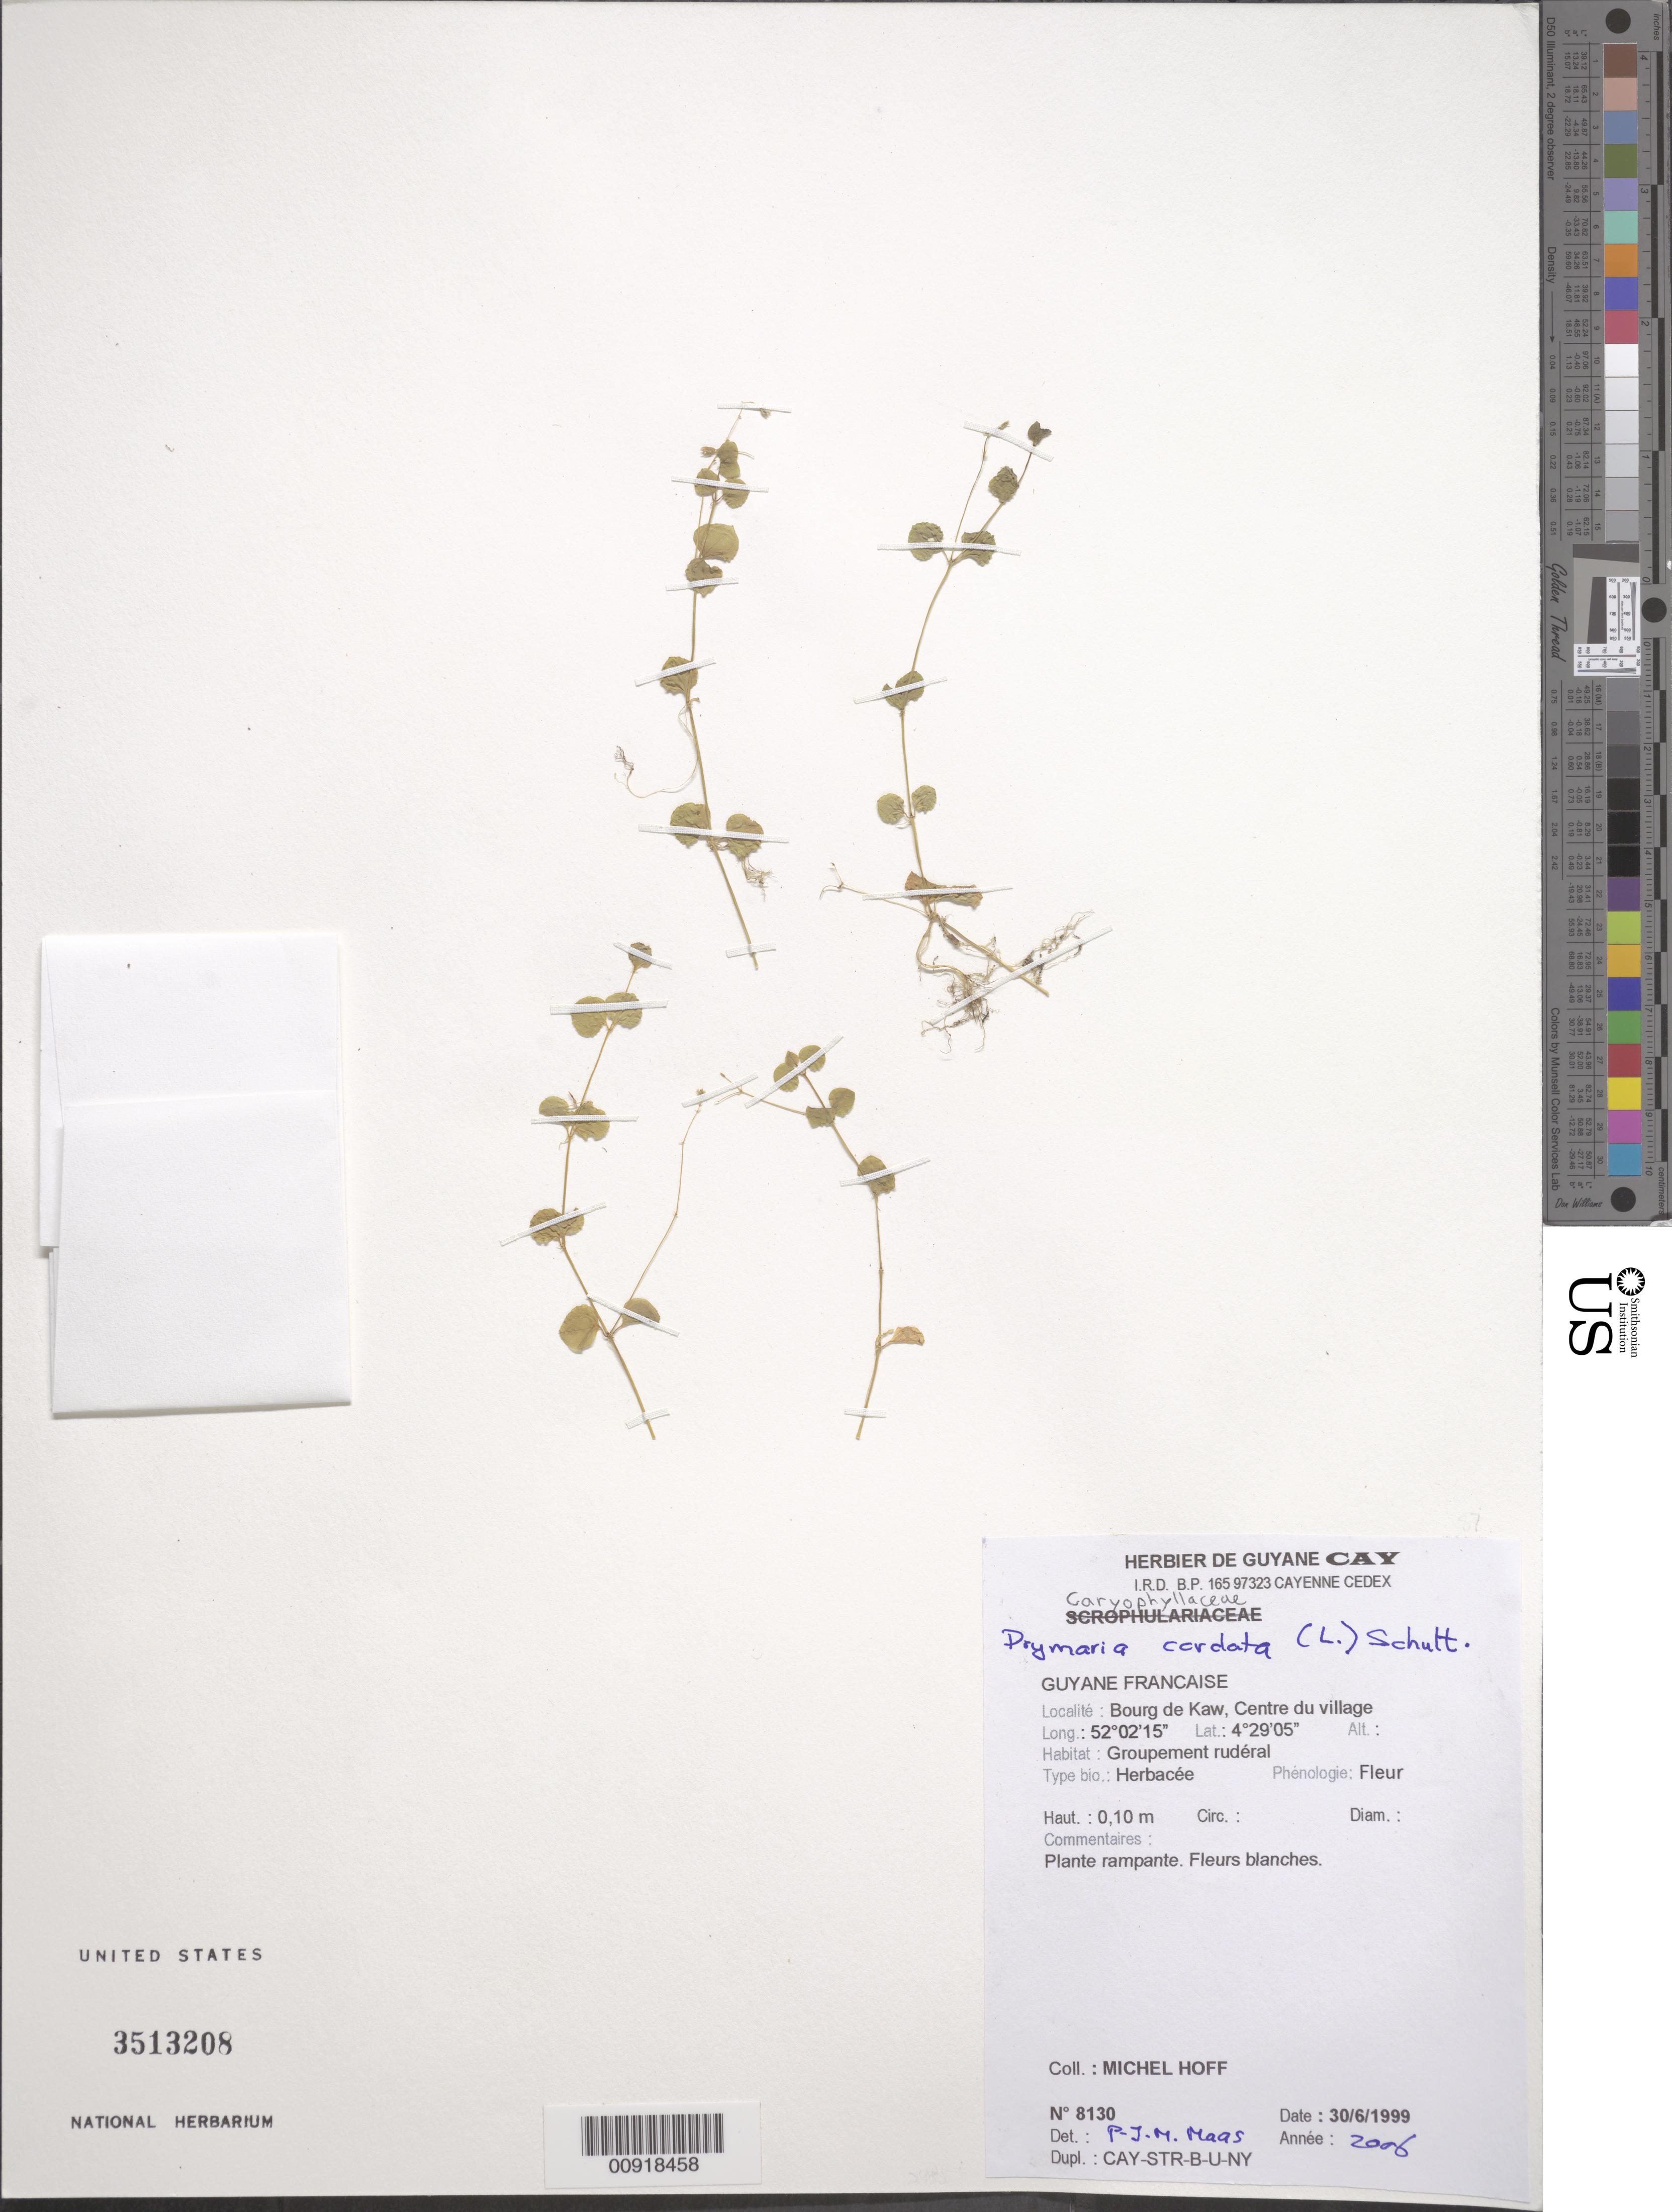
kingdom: Plantae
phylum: Tracheophyta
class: Magnoliopsida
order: Caryophyllales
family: Caryophyllaceae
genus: Drymaria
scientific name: Drymaria cordata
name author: (L.) Willd. ex Schult.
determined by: Maas, Paul J. M.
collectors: M. Hoff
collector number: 8130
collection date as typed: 30-Jun-99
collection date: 1999-06-30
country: French Guiana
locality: Bourg de Kaw, centre du village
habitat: Groupement rudéral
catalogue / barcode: US 3513208